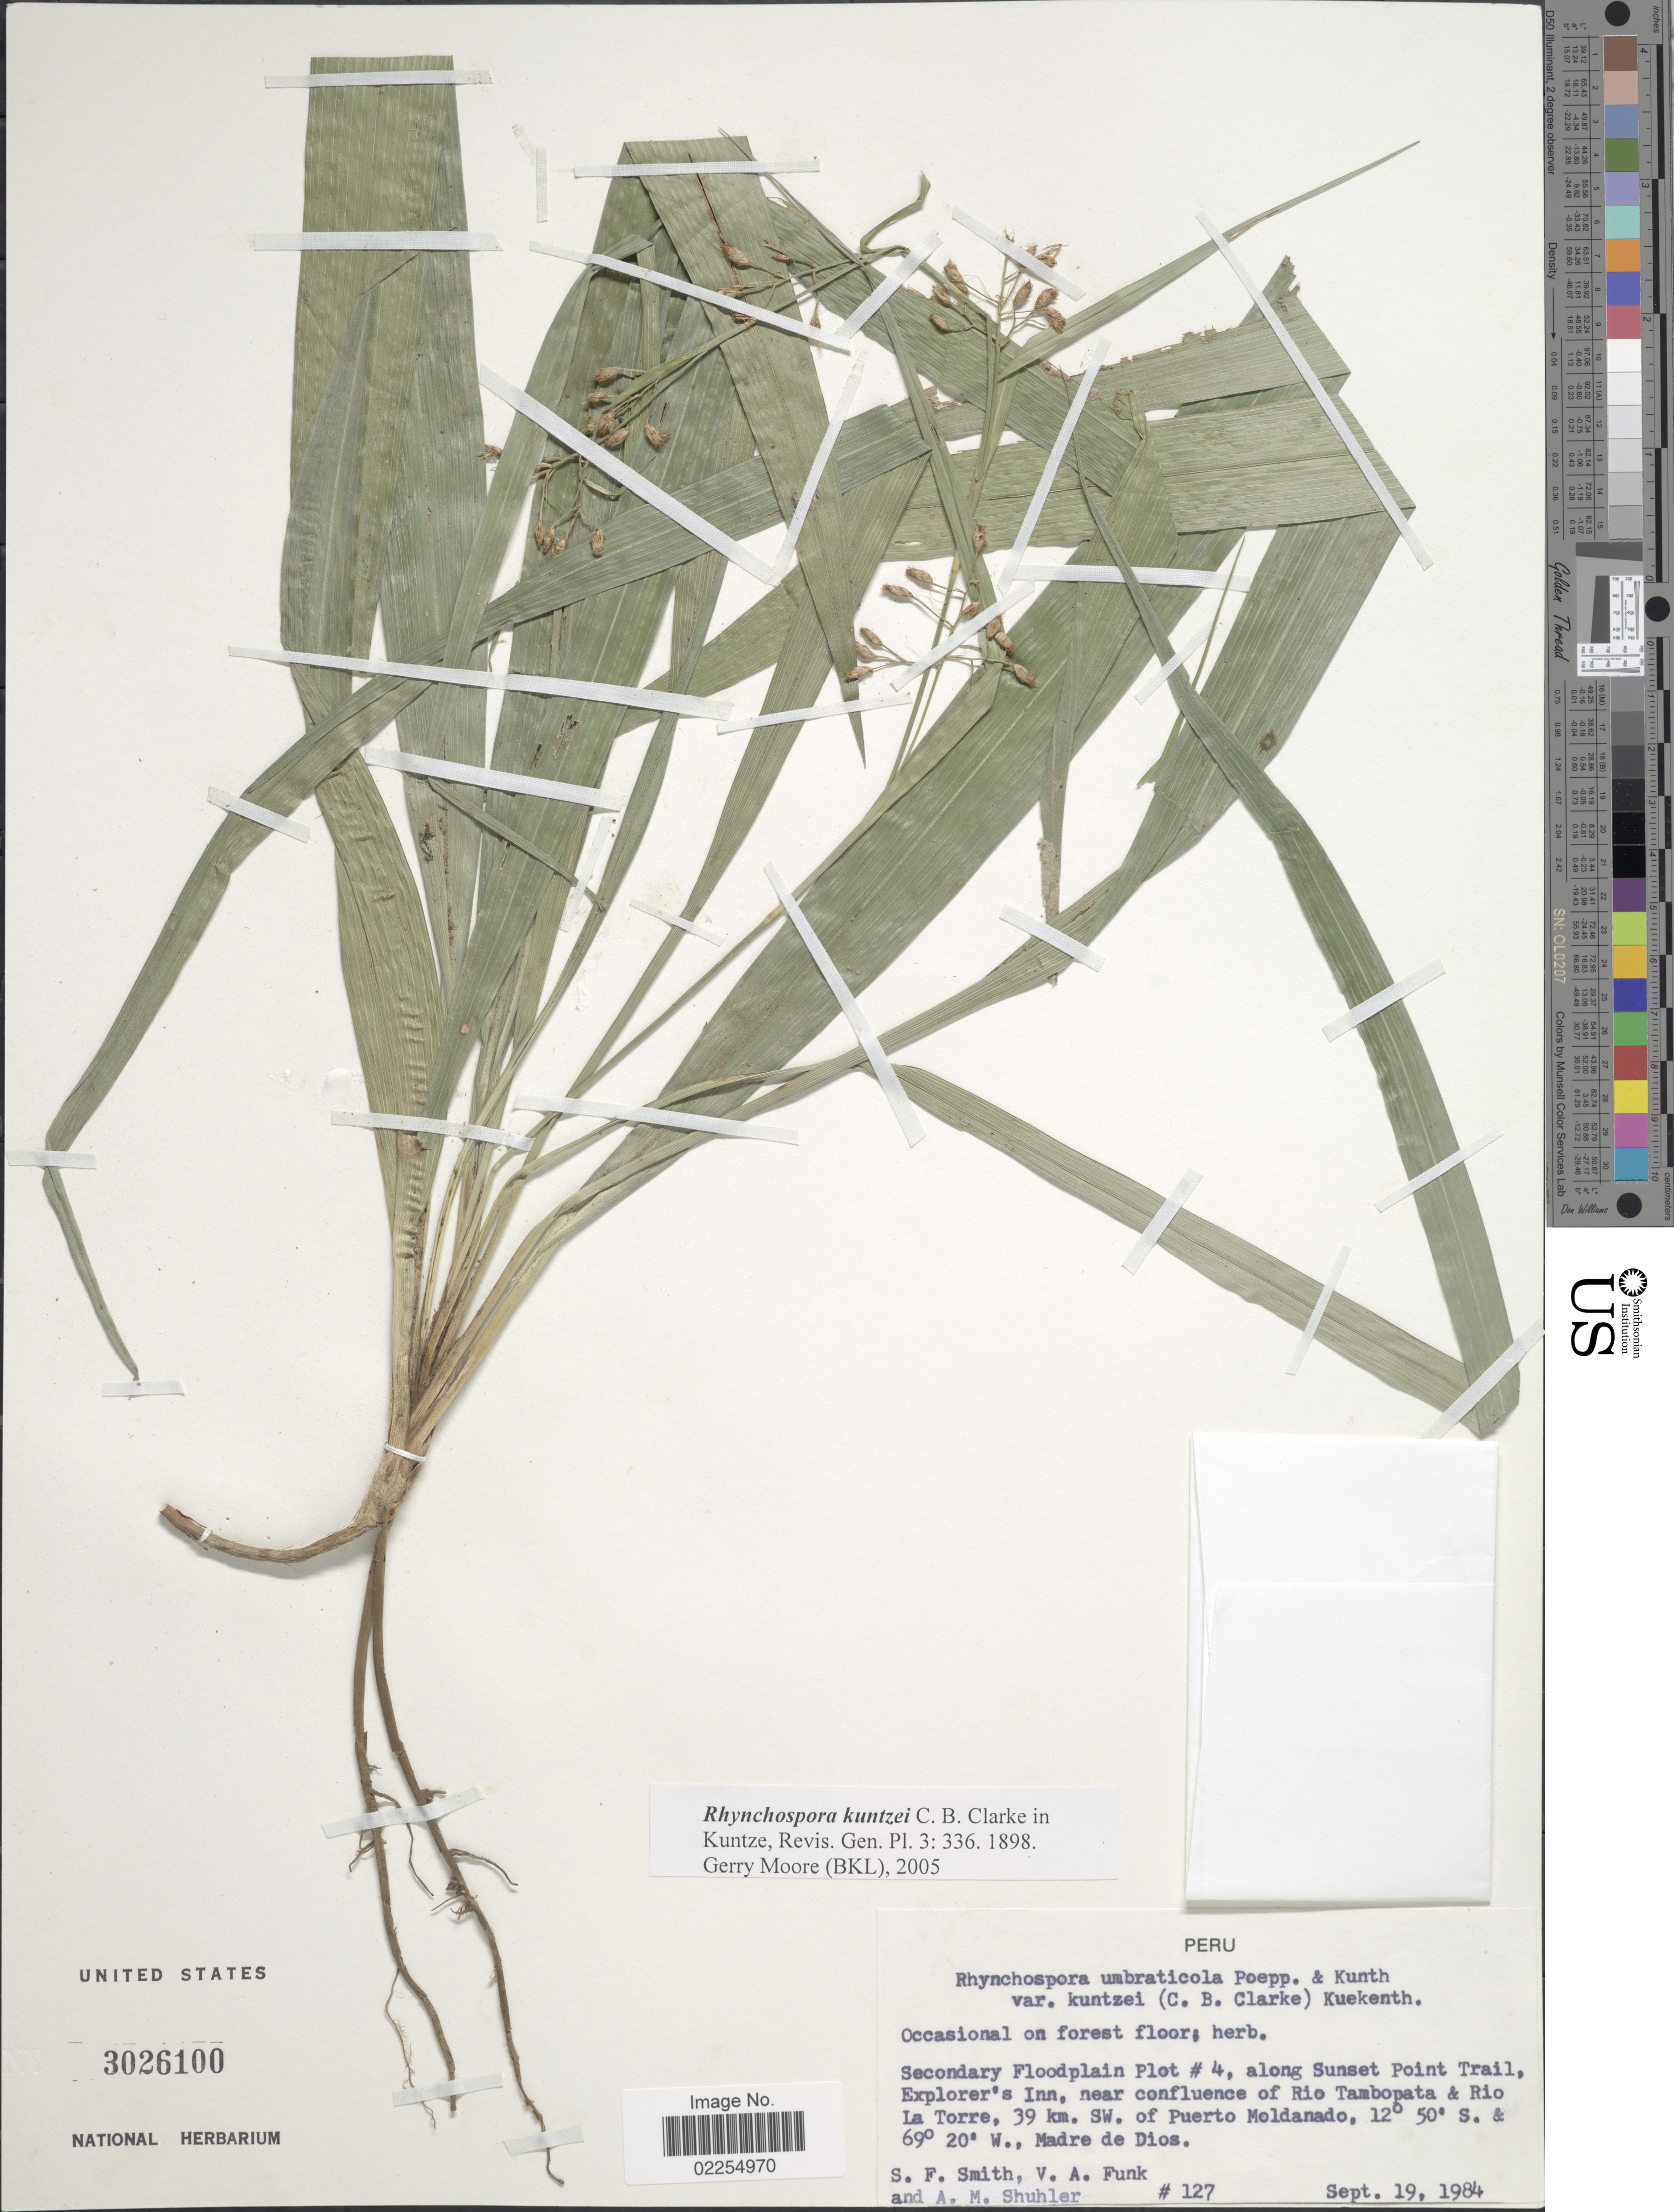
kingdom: Plantae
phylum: Tracheophyta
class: Liliopsida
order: Poales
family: Cyperaceae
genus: Rhynchospora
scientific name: Rhynchospora kuntzei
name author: C.B. Clarke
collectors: S.F. Smith, V. Funk & A. Shuhler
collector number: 127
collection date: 1984-09-19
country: Peru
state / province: Madre de Dios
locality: Secondary Floodplain Plot #4, along Sunset Point Trail, Explorer's Inn, near confluence of Rio Tambopata & Rio La Torre, 39 km. SW. Puerto Moldanado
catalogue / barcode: US 3026100